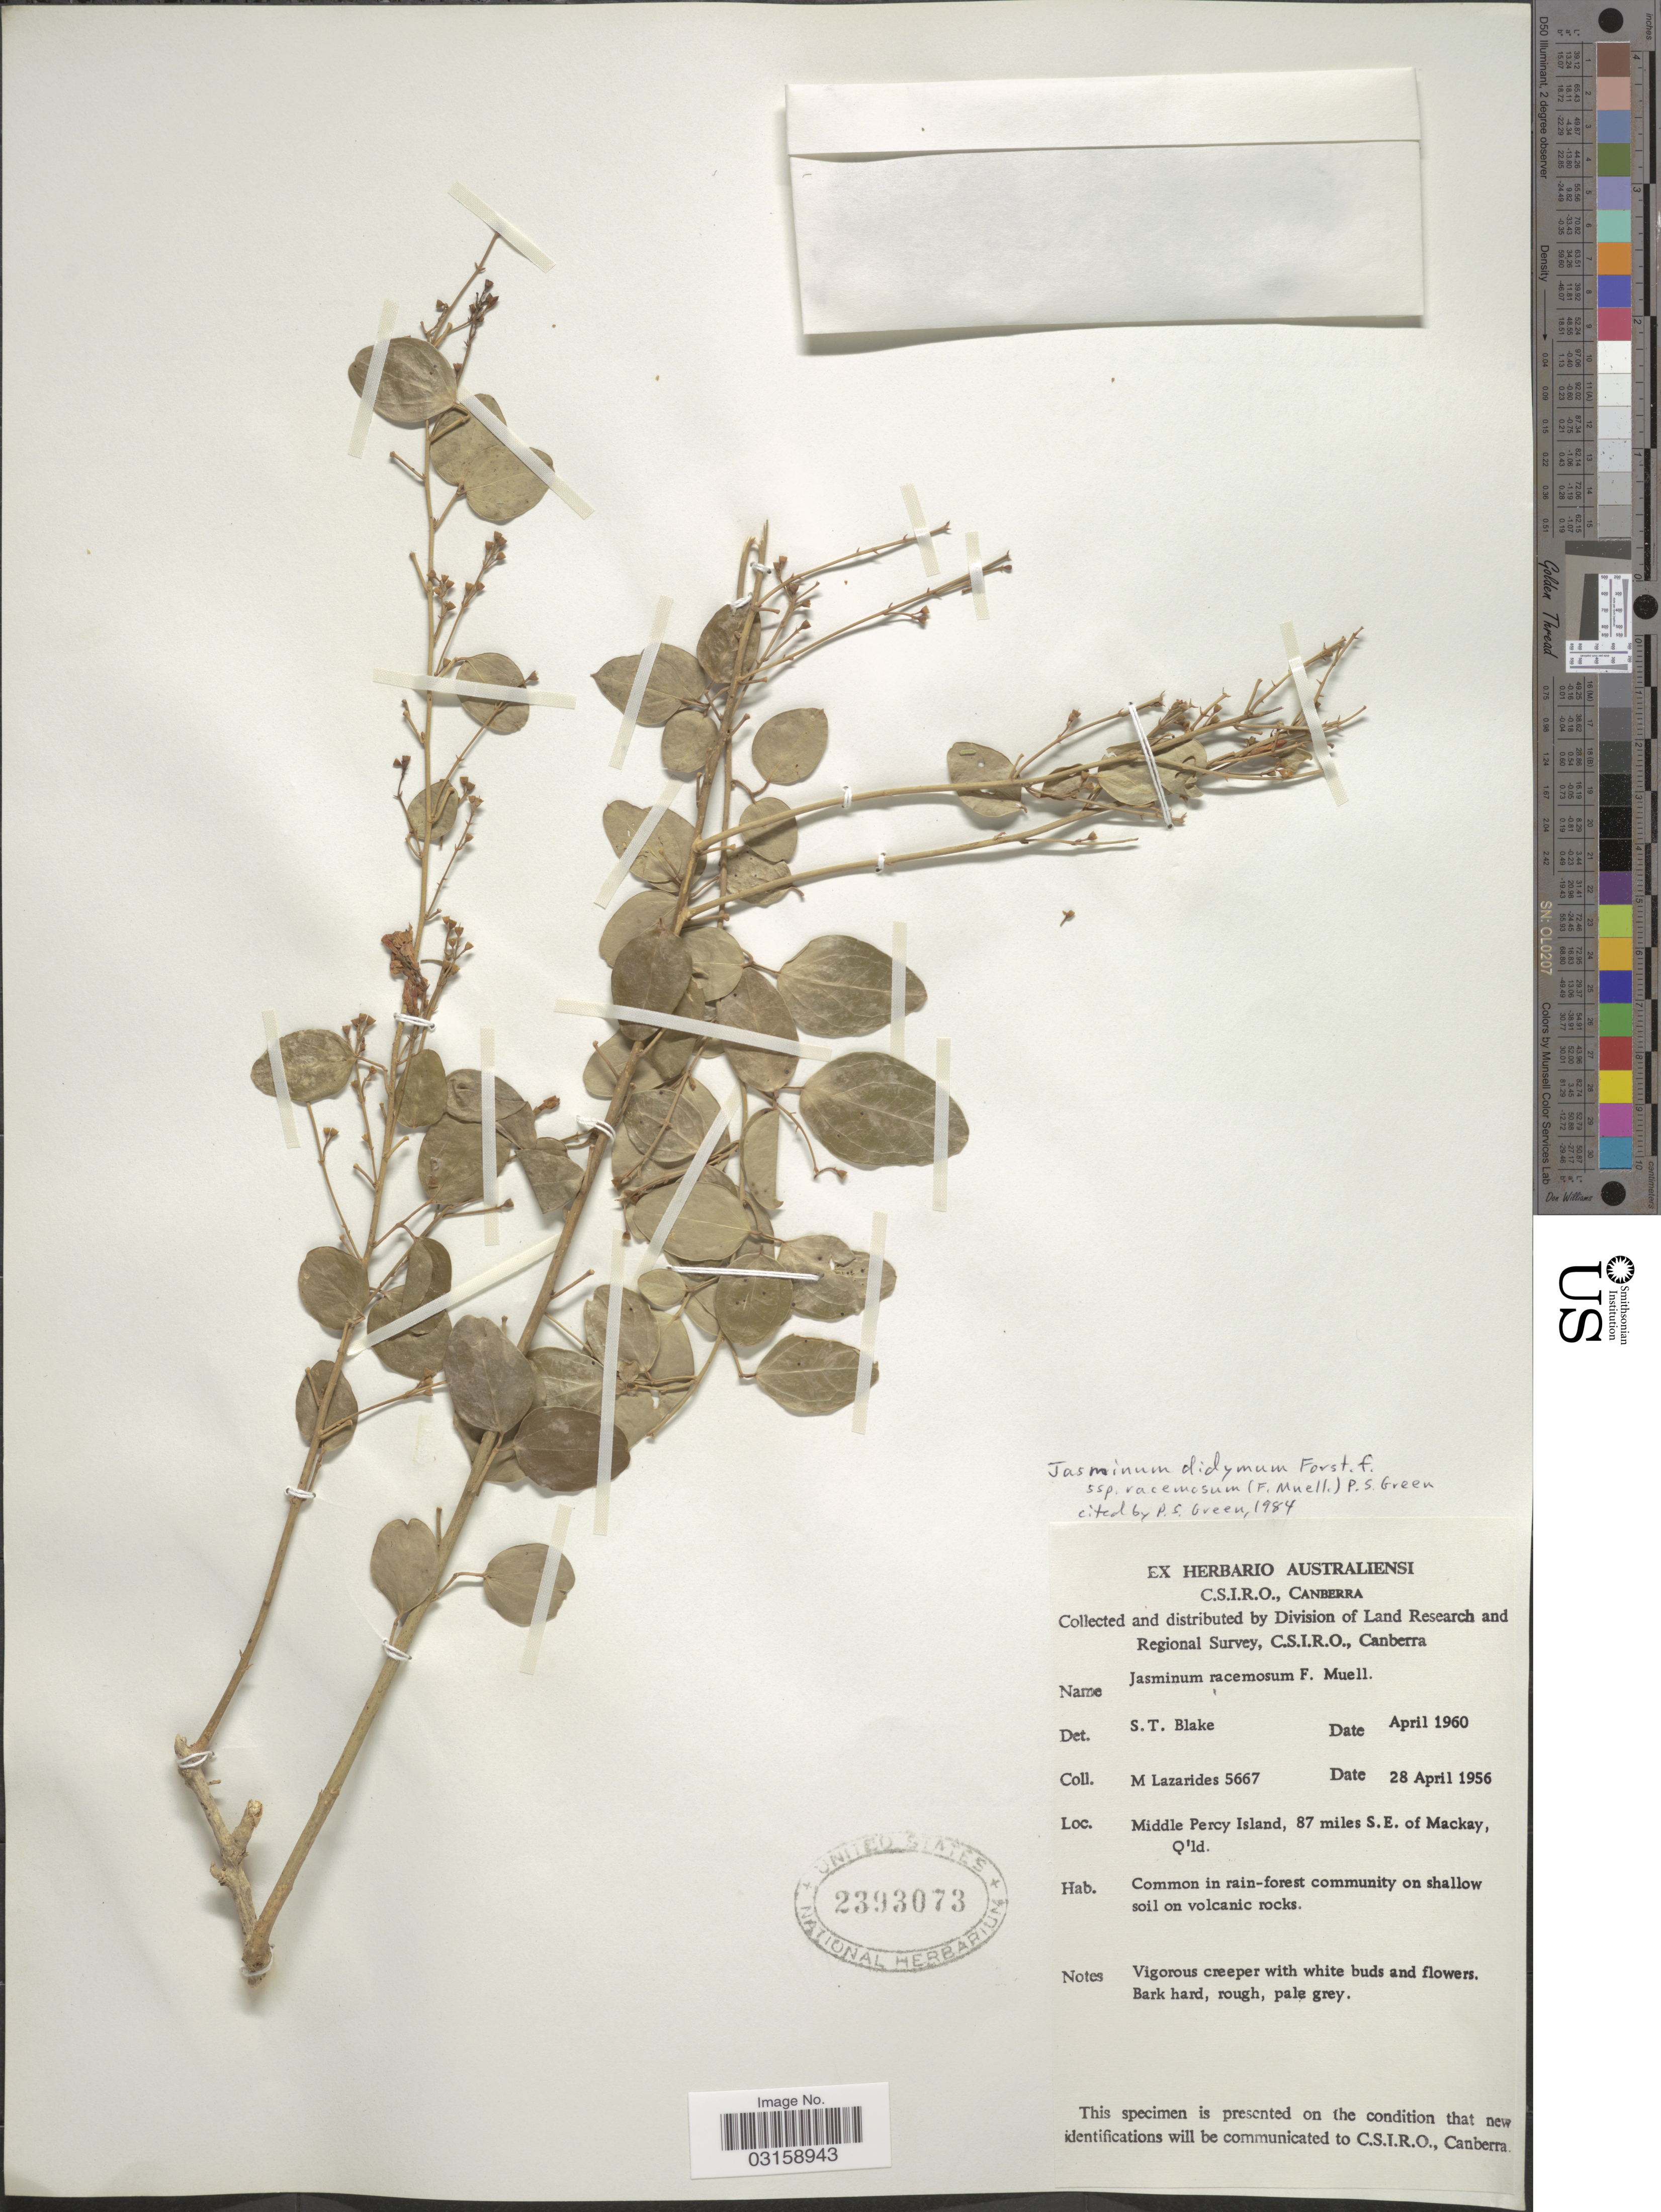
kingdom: Plantae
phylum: Tracheophyta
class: Magnoliopsida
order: Lamiales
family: Oleaceae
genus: Jasminum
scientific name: Jasminum didymum subsp. racemosum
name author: (F. Muell.) P.S. Green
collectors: M. Lazarides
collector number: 5667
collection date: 1956-04-28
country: Australia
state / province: Queensland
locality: Middle Percy Island, 87 miles S.E. of Mackay.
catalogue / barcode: US 2393073